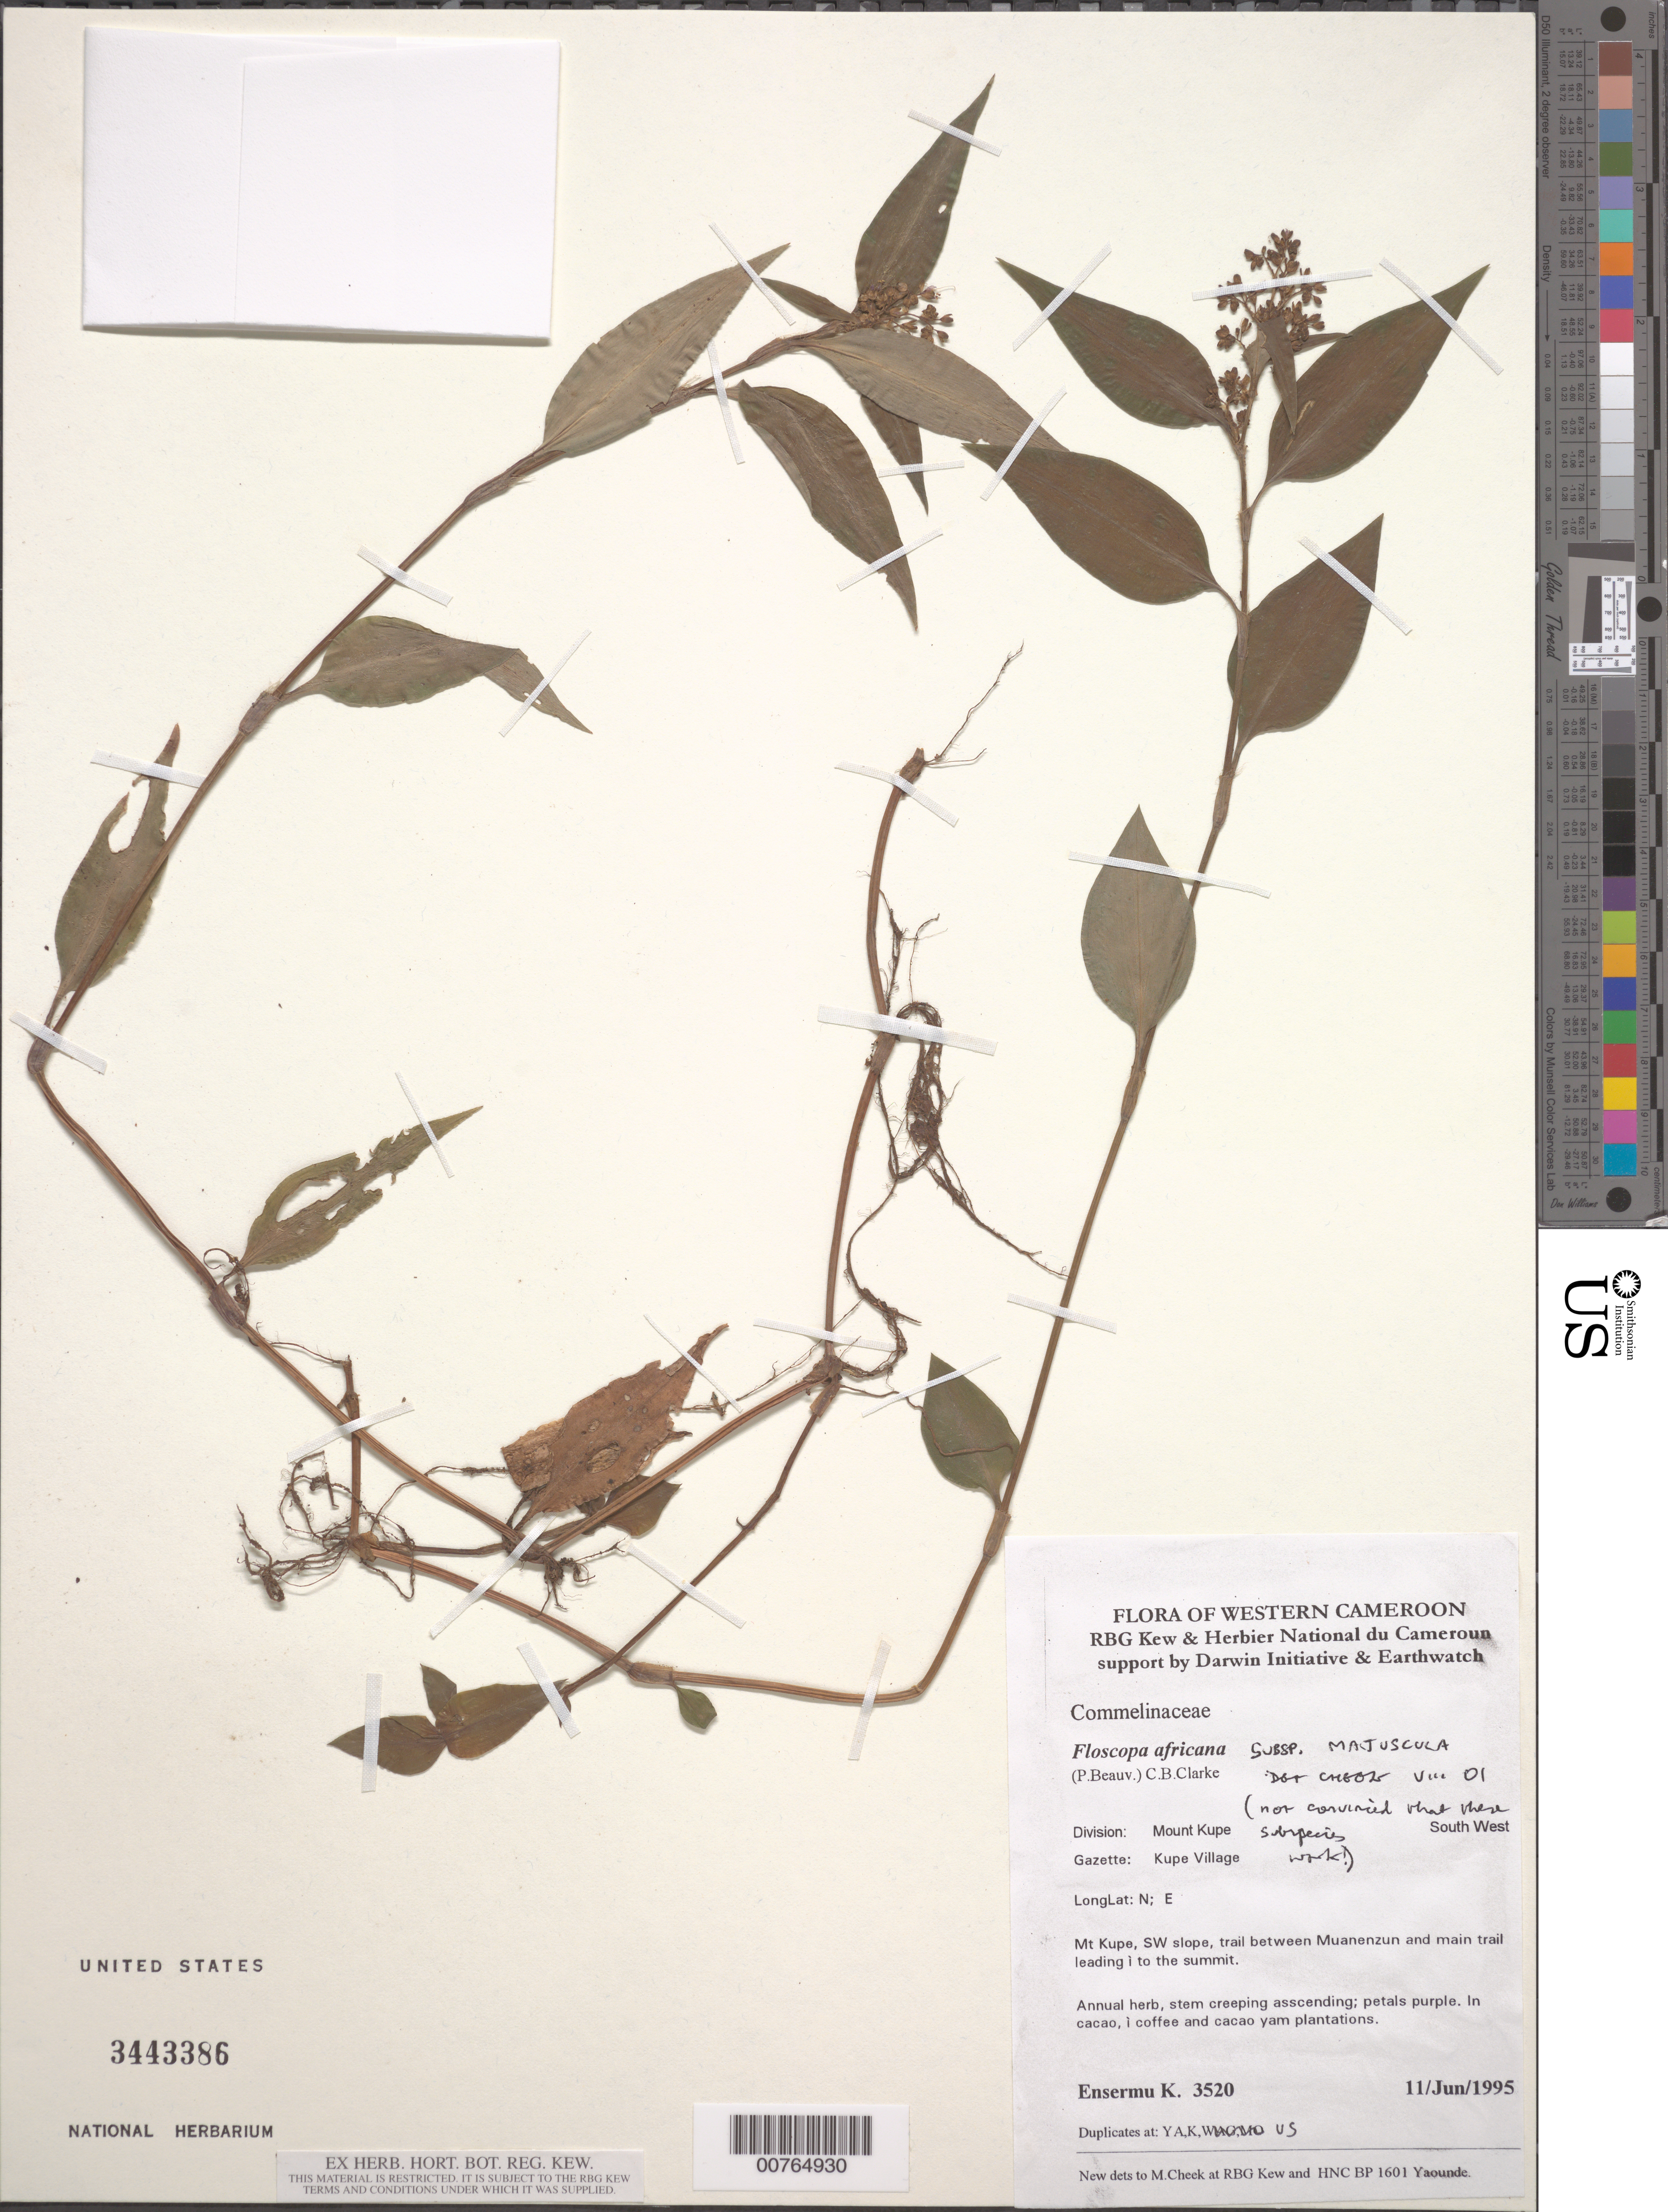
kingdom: Plantae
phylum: Tracheophyta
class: Liliopsida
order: Commelinales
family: Commelinaceae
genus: Floscopa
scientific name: Floscopa africana subsp. majuscula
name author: (C.B. Clarke) Brenan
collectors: K. Ensermu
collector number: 3520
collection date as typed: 11 Jun 1995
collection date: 1995-06-11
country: Cameroon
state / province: Sud-Ouest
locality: Mount Kupe, Kupe Village, SW slope, between Muanenzun and main trail to summit.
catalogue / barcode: US 3443386